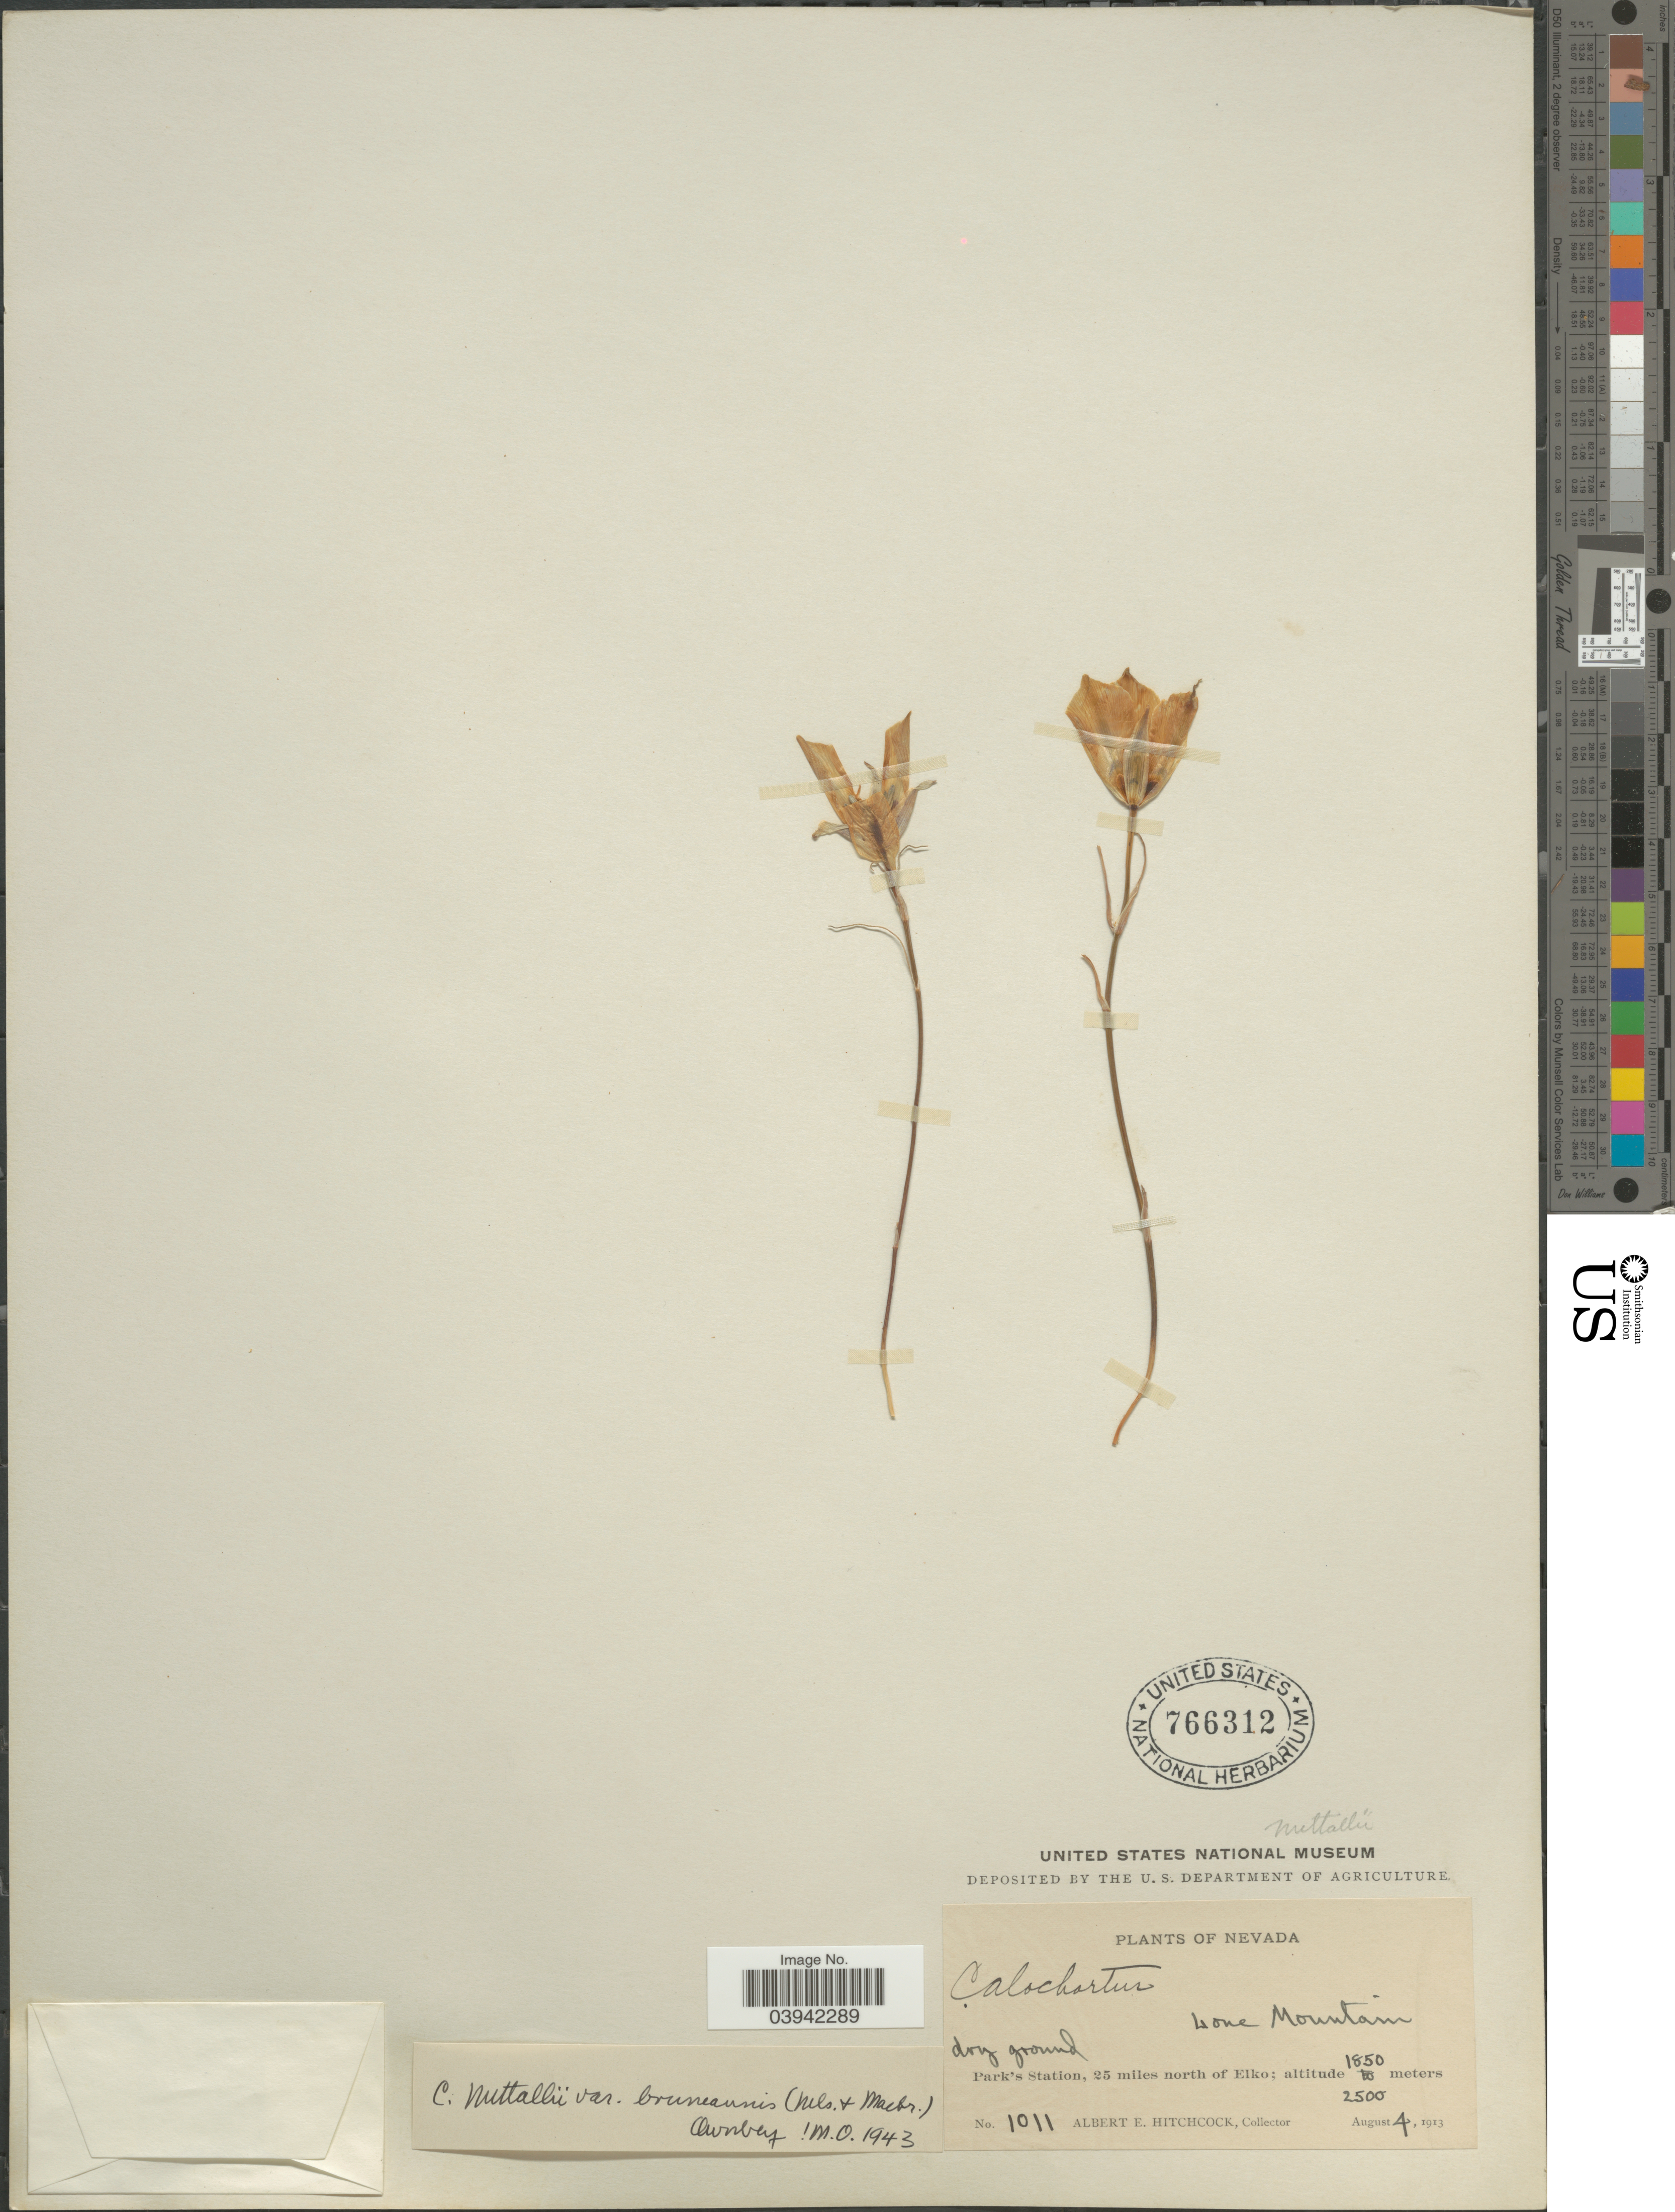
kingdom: Plantae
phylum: Tracheophyta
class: Liliopsida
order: Liliales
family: Liliaceae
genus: Calochortus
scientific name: Calochortus bruneaunis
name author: A. Nelson & J.F. Macbr.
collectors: A. Hitchcock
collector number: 1011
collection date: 1913-08-04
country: United States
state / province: Nevada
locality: Lone Mountain. Park's Station, 25 miles north of Elko.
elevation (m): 1850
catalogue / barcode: US 766312